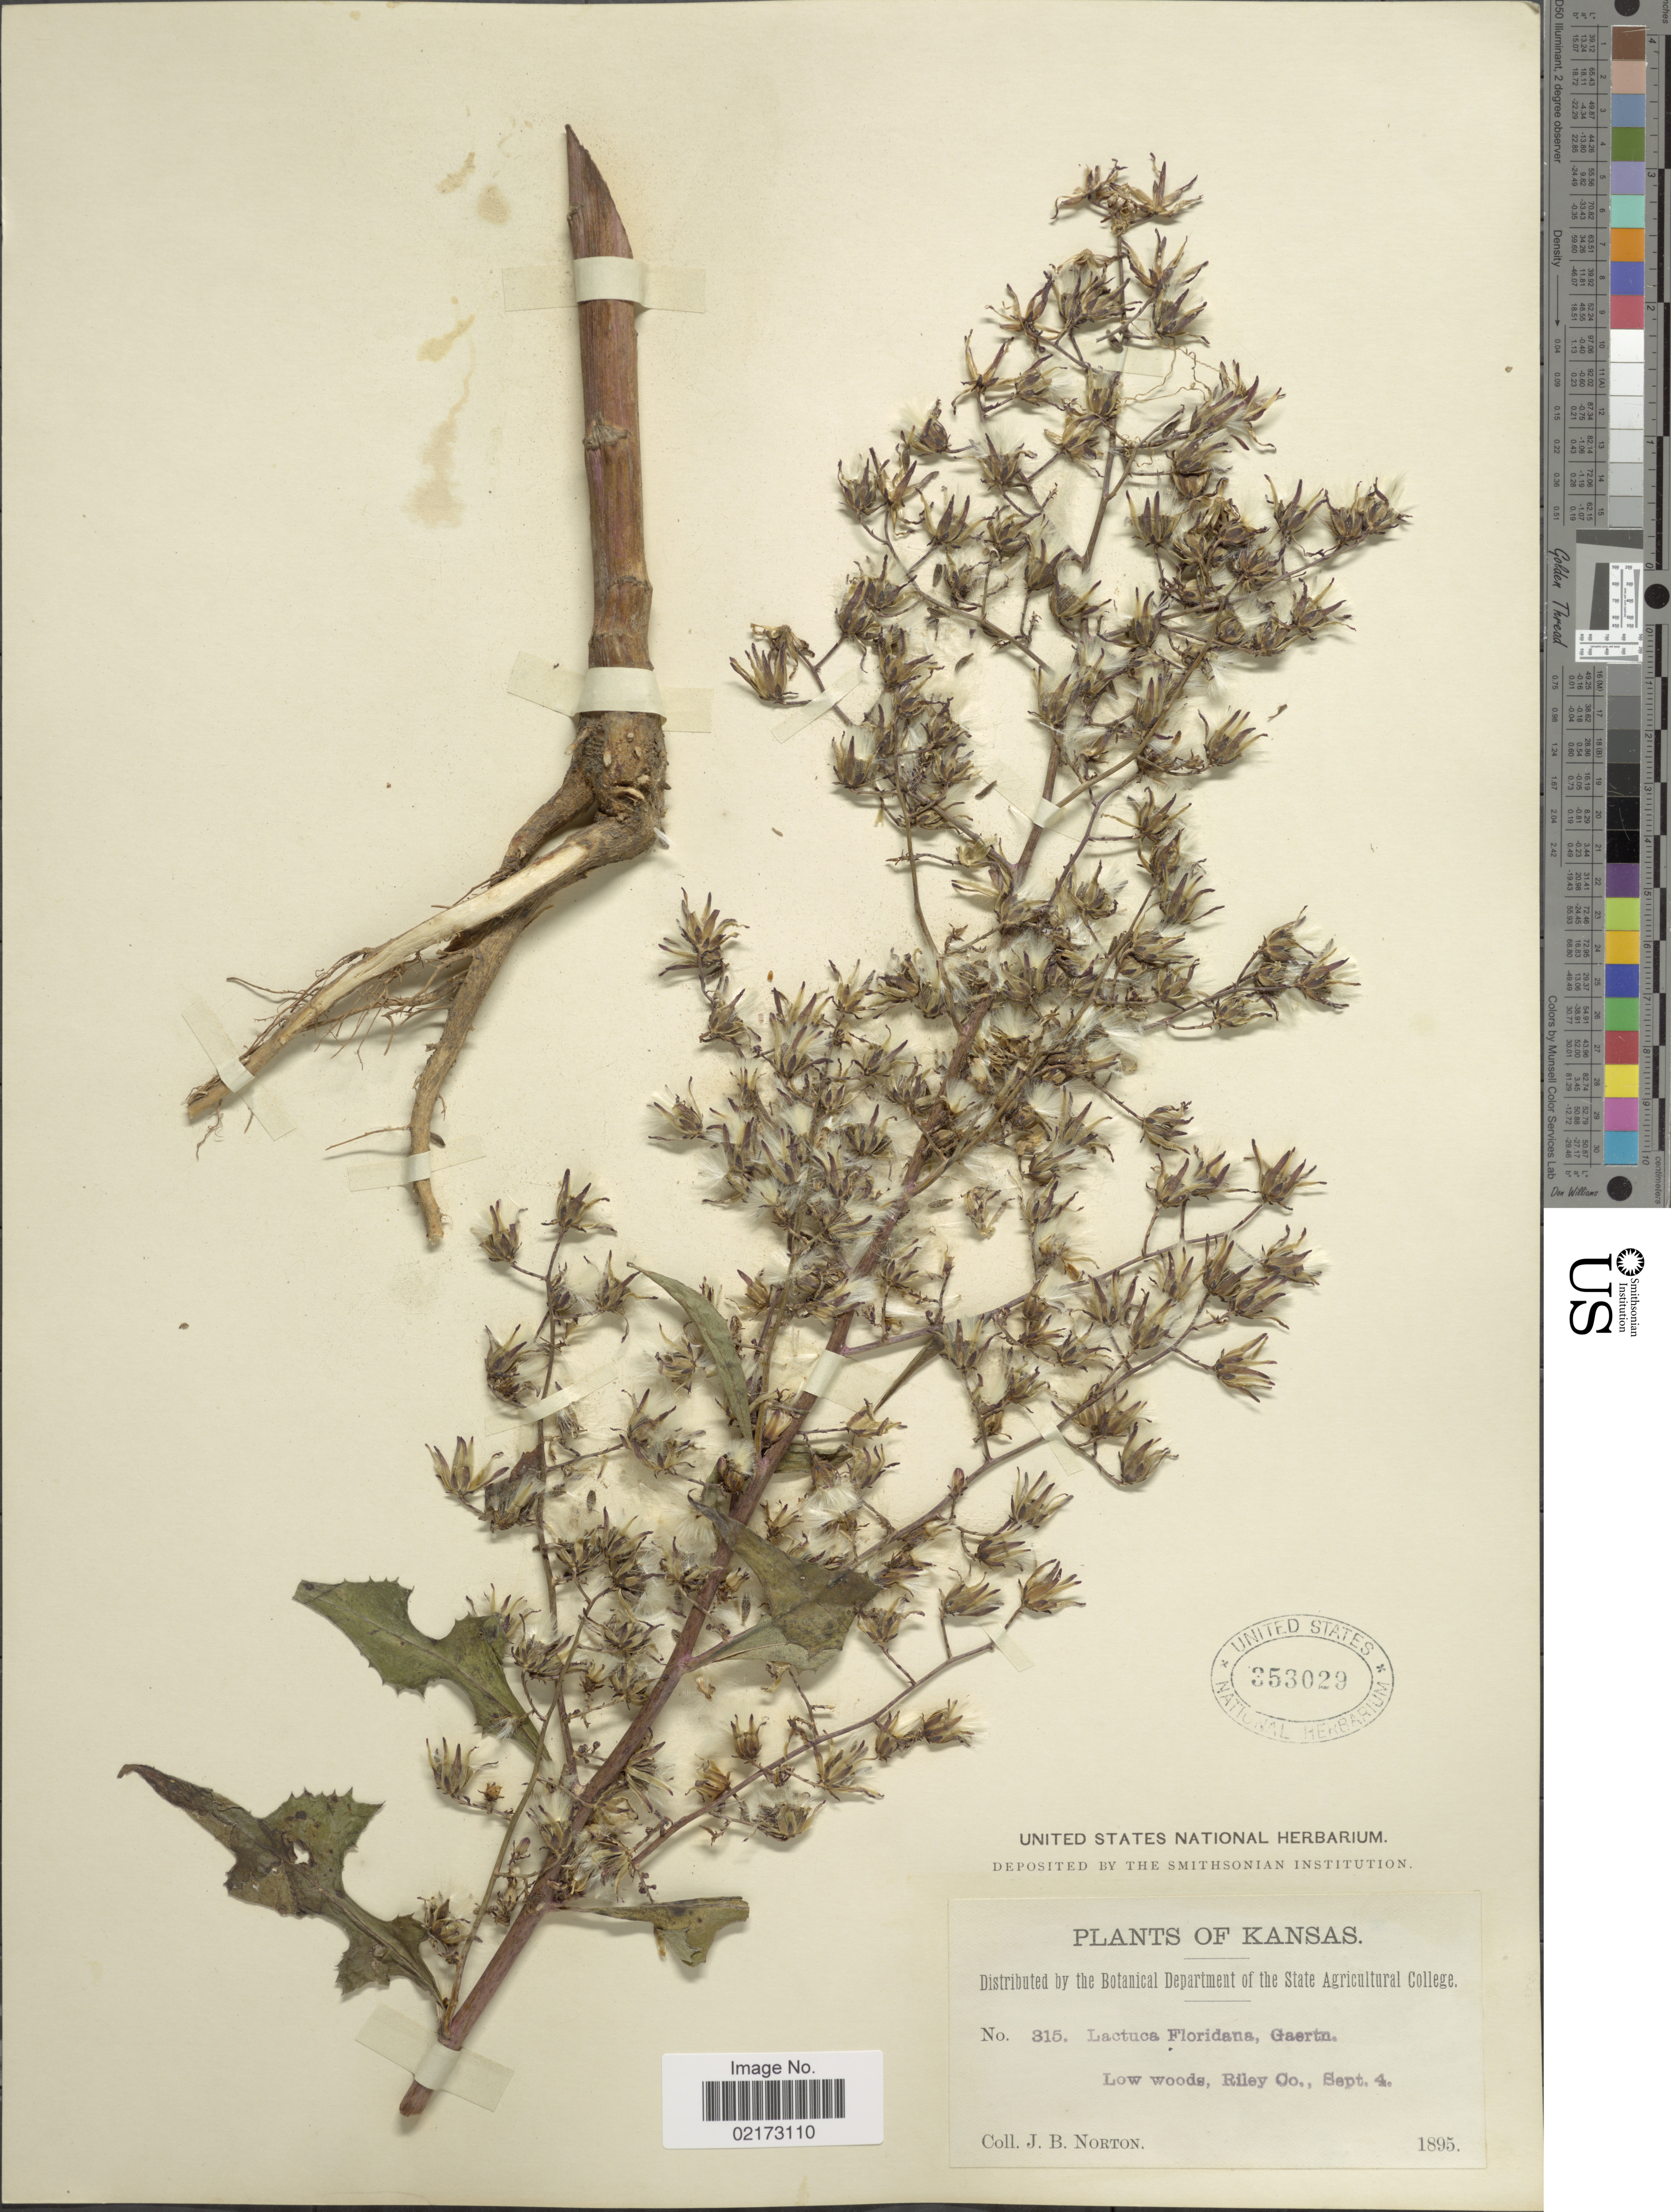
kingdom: Plantae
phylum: Tracheophyta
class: Magnoliopsida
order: Asterales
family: Asteraceae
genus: Lactuca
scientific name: Lactuca floridana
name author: (L.) Gaertn.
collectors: J. B. Norton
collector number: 315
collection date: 1895-09-04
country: United States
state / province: Kansas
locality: Riley Co.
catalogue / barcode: US 353029